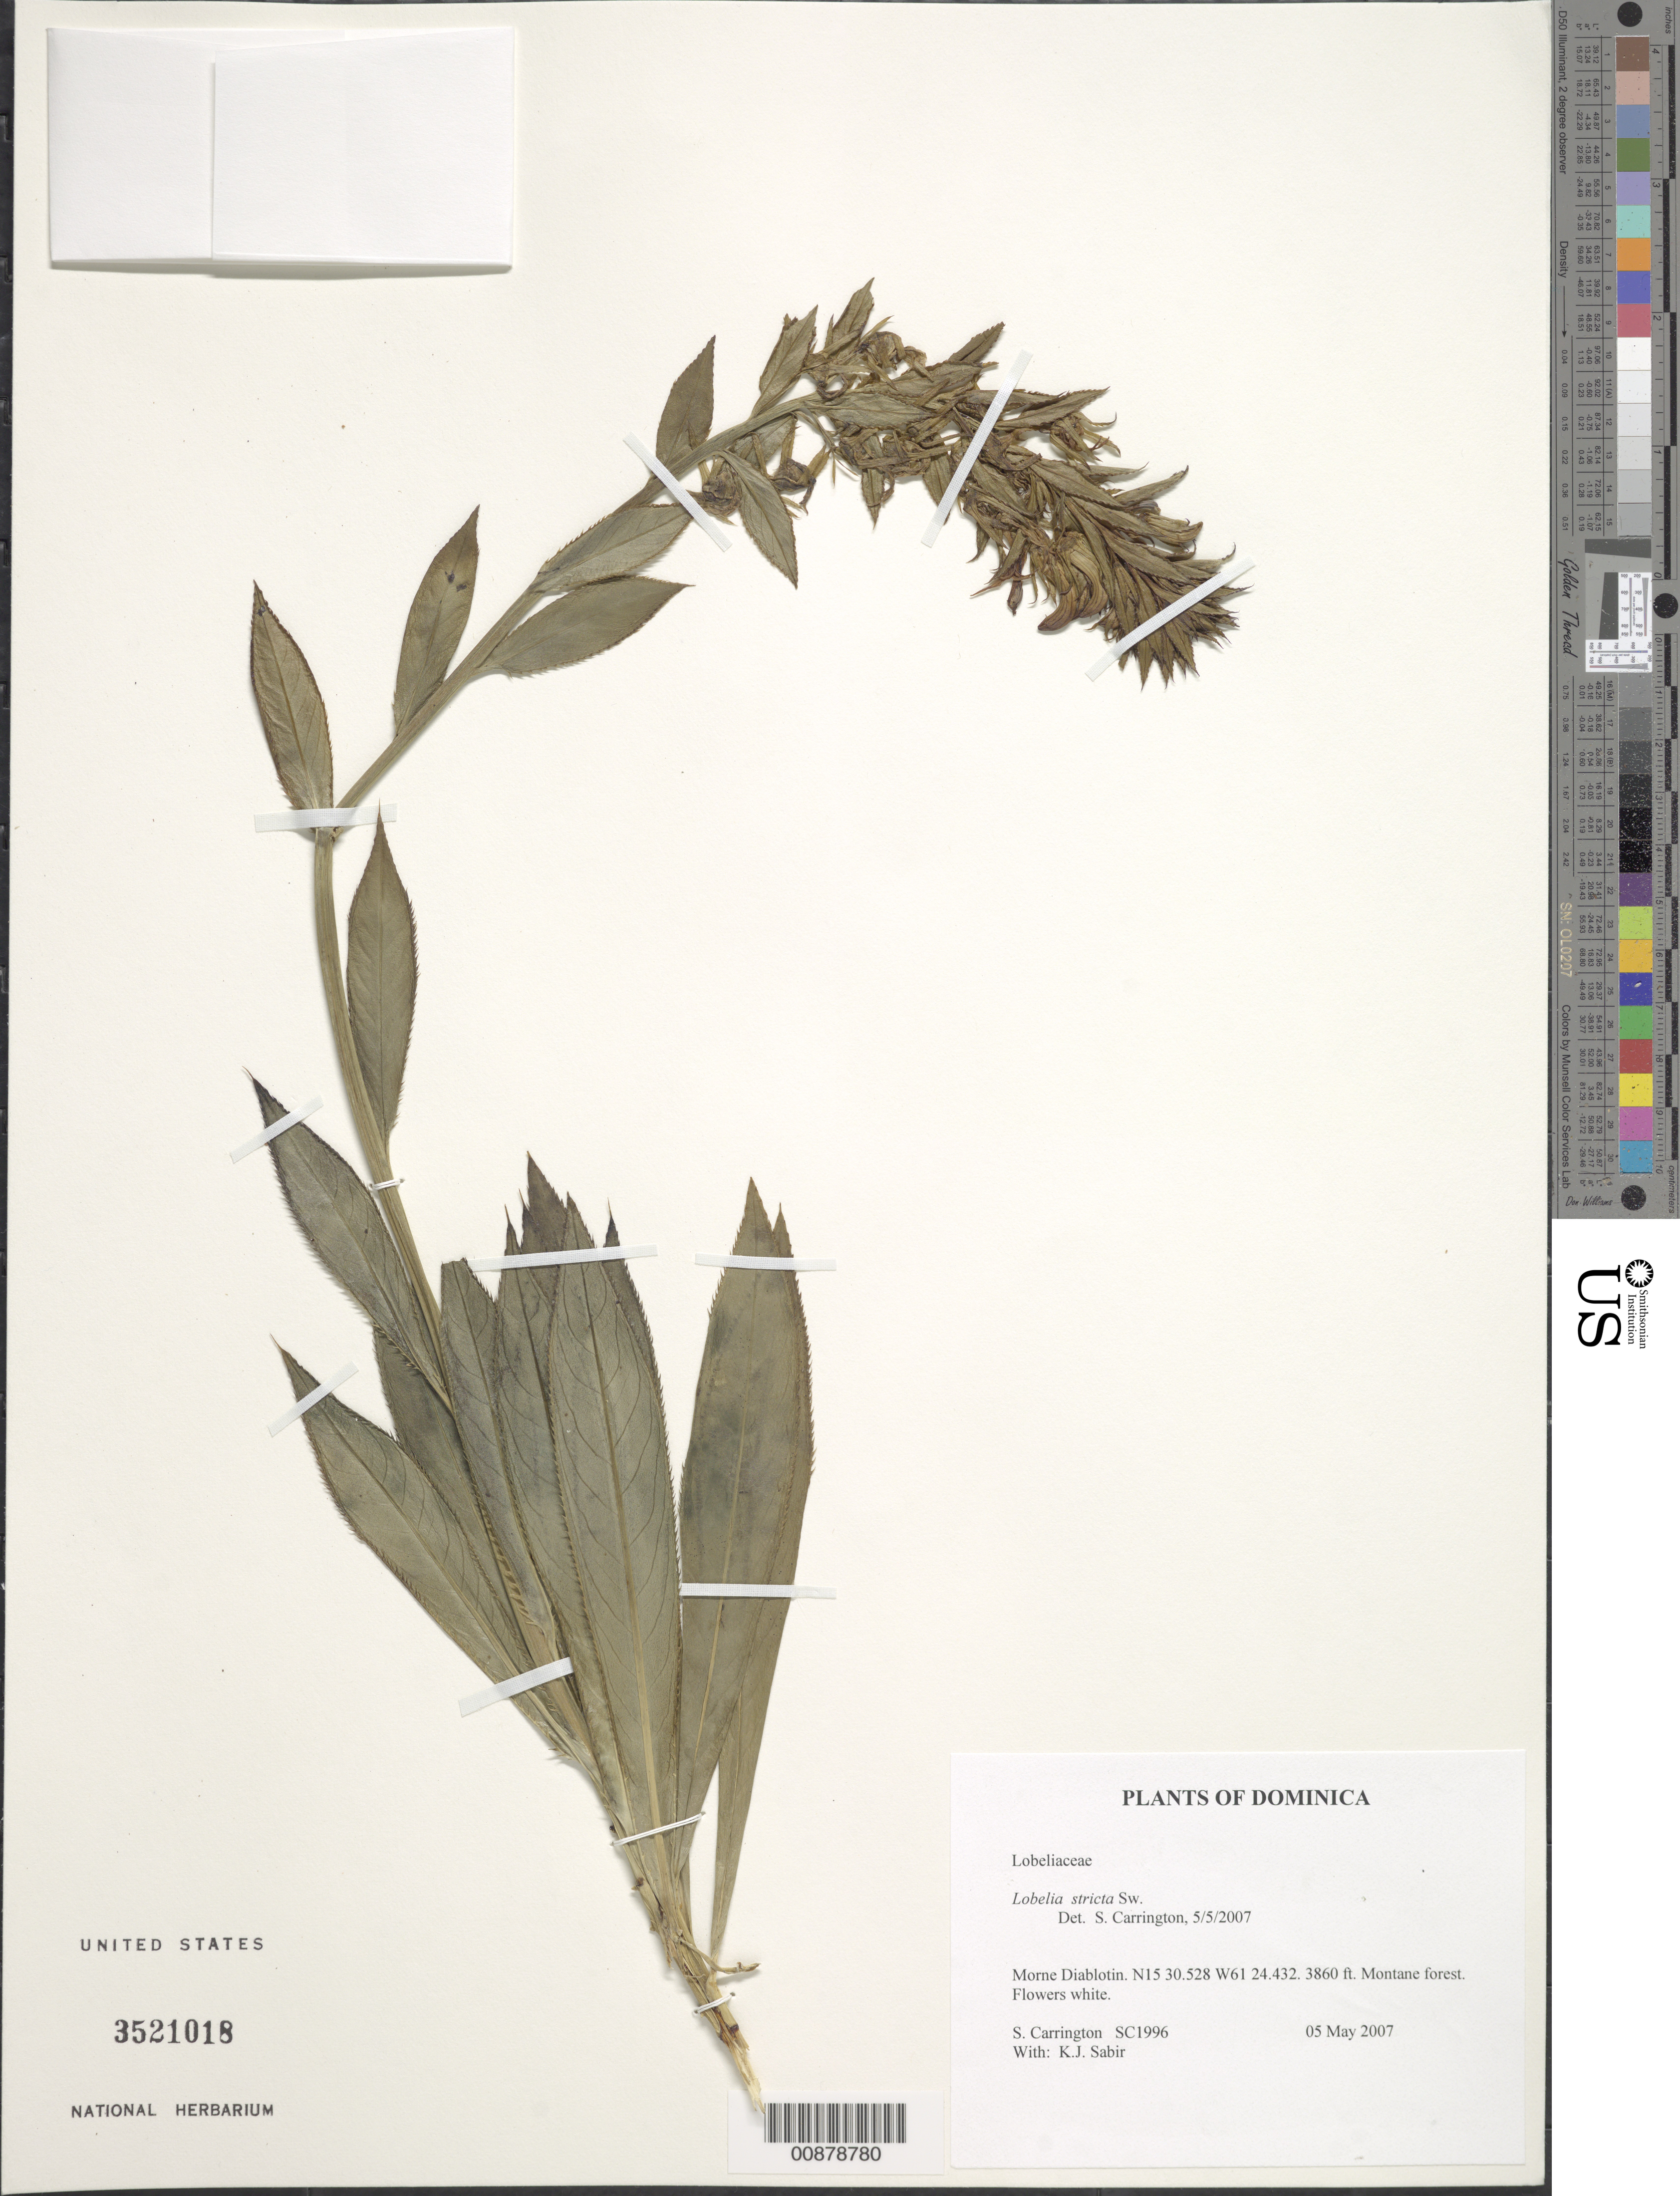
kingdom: Plantae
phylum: Tracheophyta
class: Magnoliopsida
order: Asterales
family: Campanulaceae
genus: Lobelia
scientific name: Lobelia stricta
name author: Sw.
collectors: C. M. S. Carrington & K. Sabir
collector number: SC 1996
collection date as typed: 05 May 2007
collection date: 2007-05-05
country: Dominica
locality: Morne Diablotin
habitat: Montane forest.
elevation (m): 1177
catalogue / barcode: US 3521018